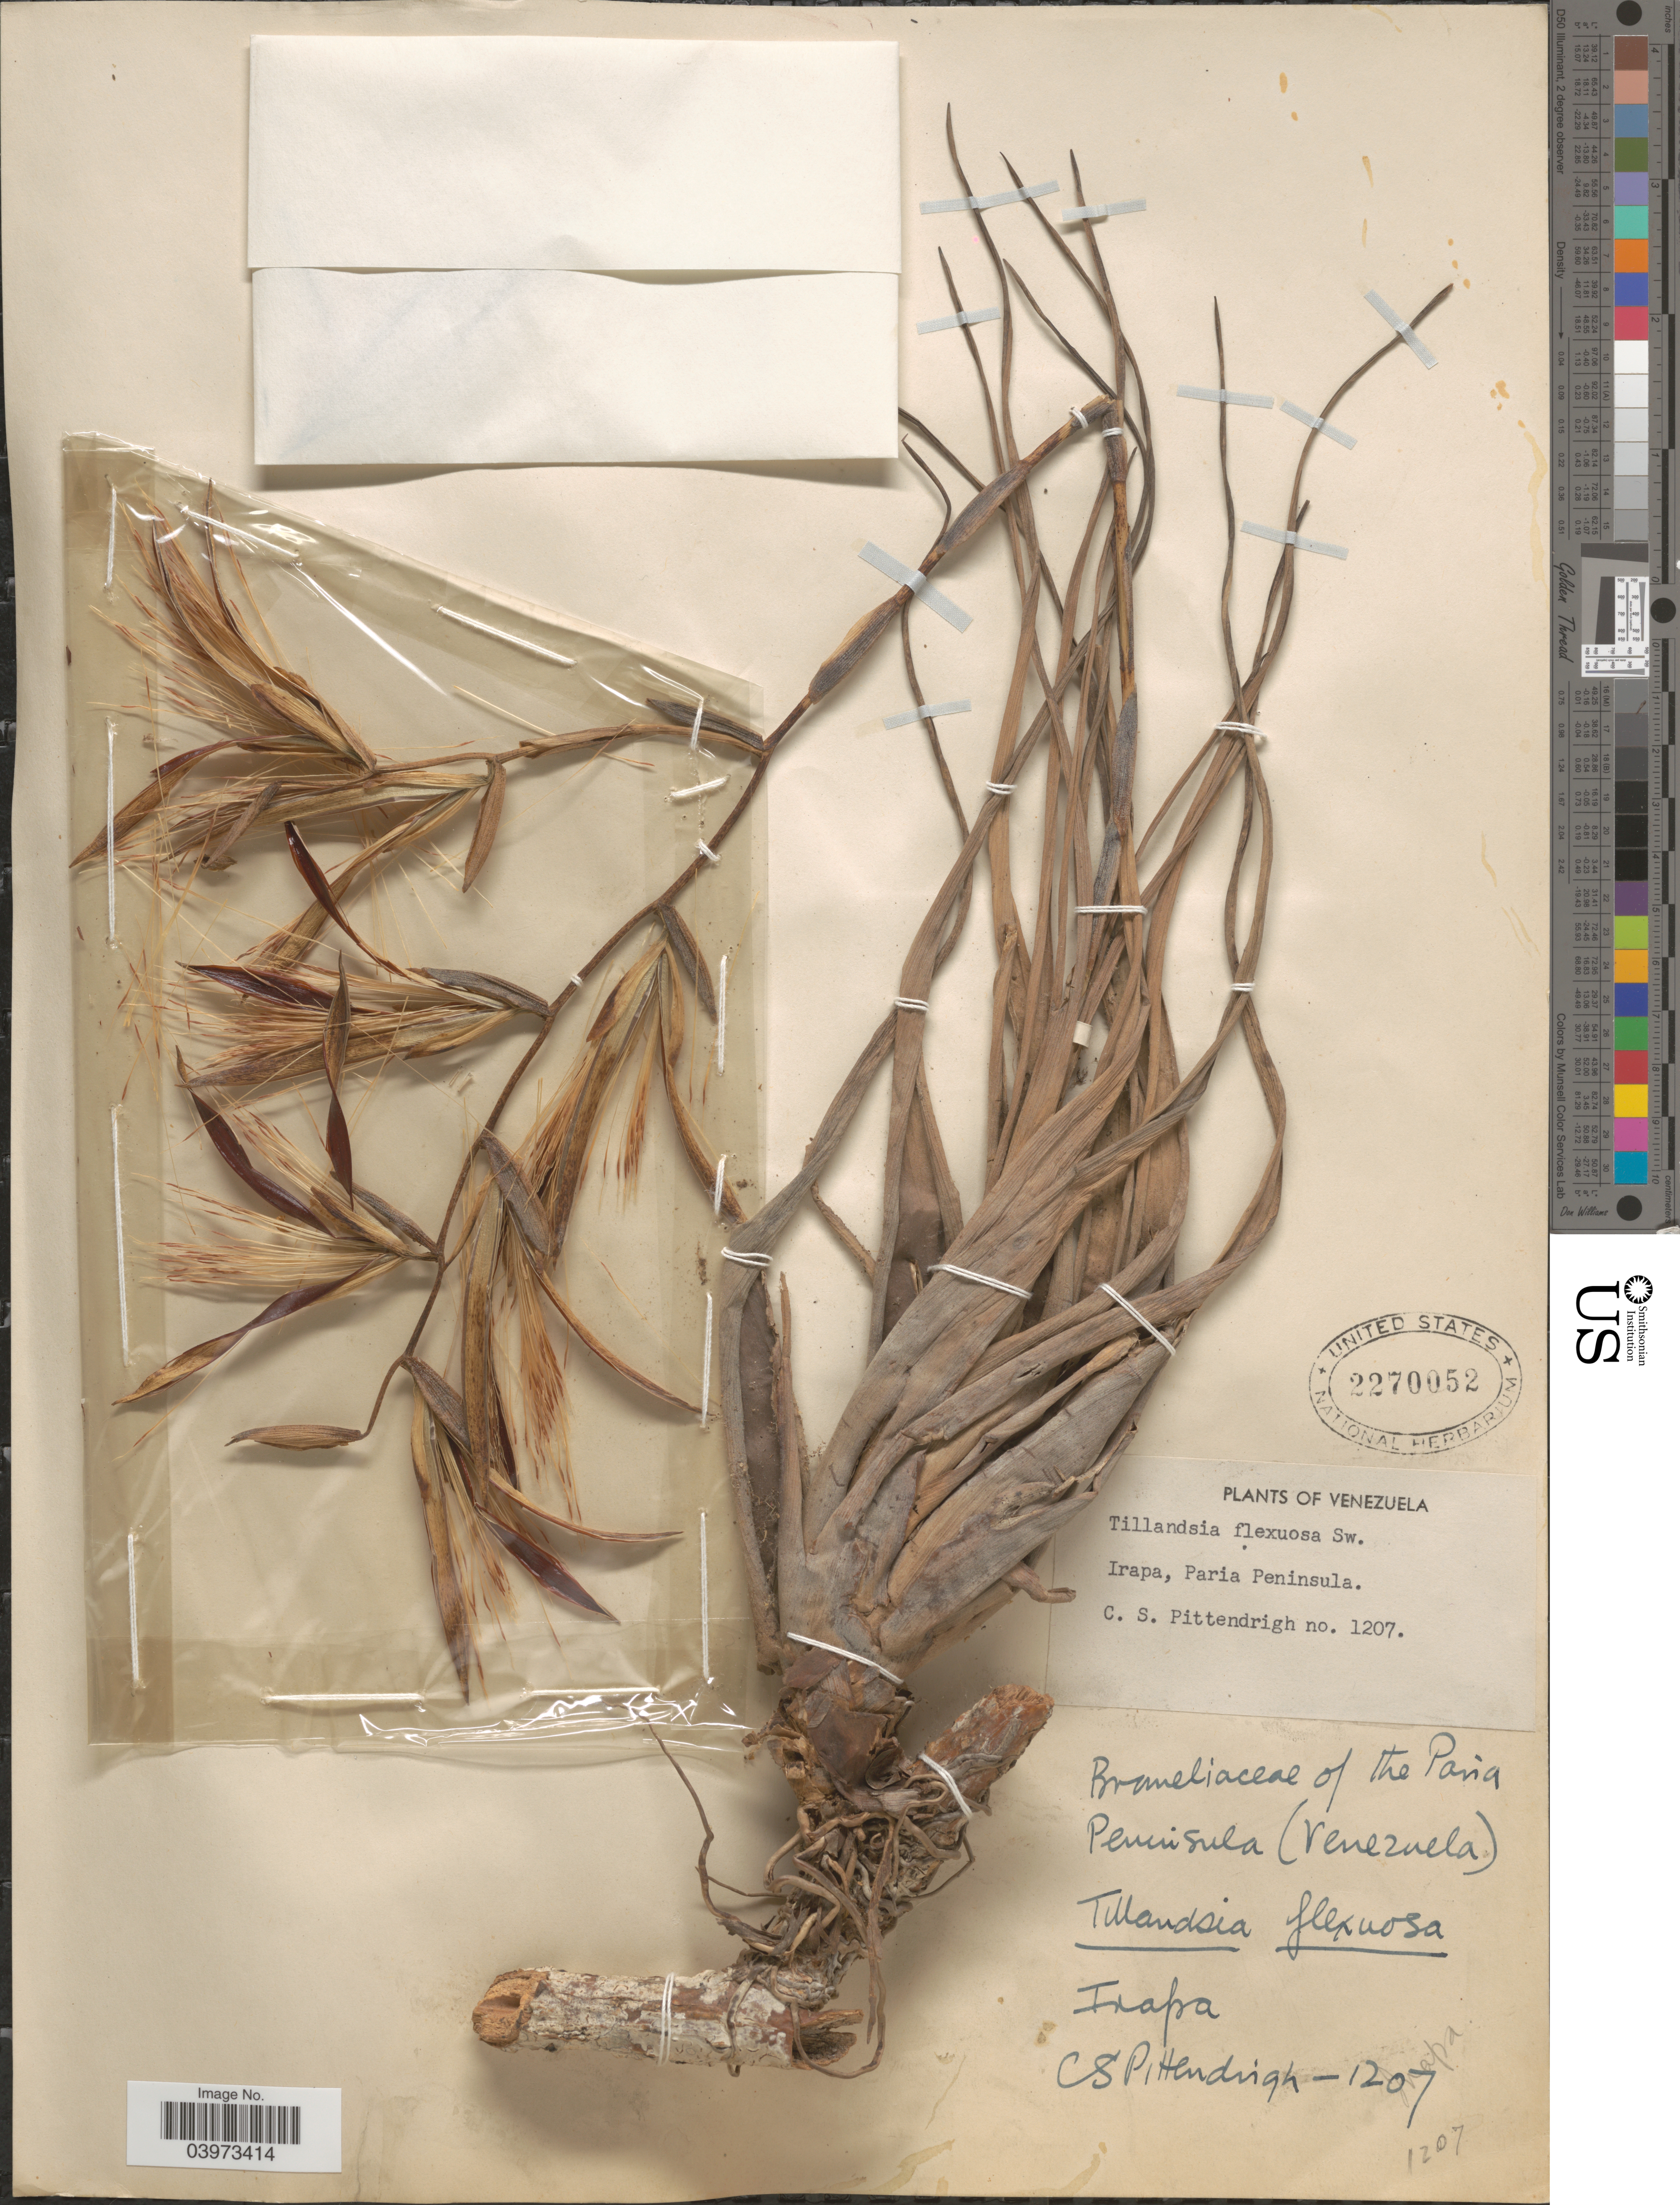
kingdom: Plantae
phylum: Tracheophyta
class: Liliopsida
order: Poales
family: Bromeliaceae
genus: Tillandsia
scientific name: Tillandsia flexuosa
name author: Sw.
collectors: C. Pittendrigh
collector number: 1207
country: Venezuela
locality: Irapa, Paria Peninsula.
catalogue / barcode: US 2270052